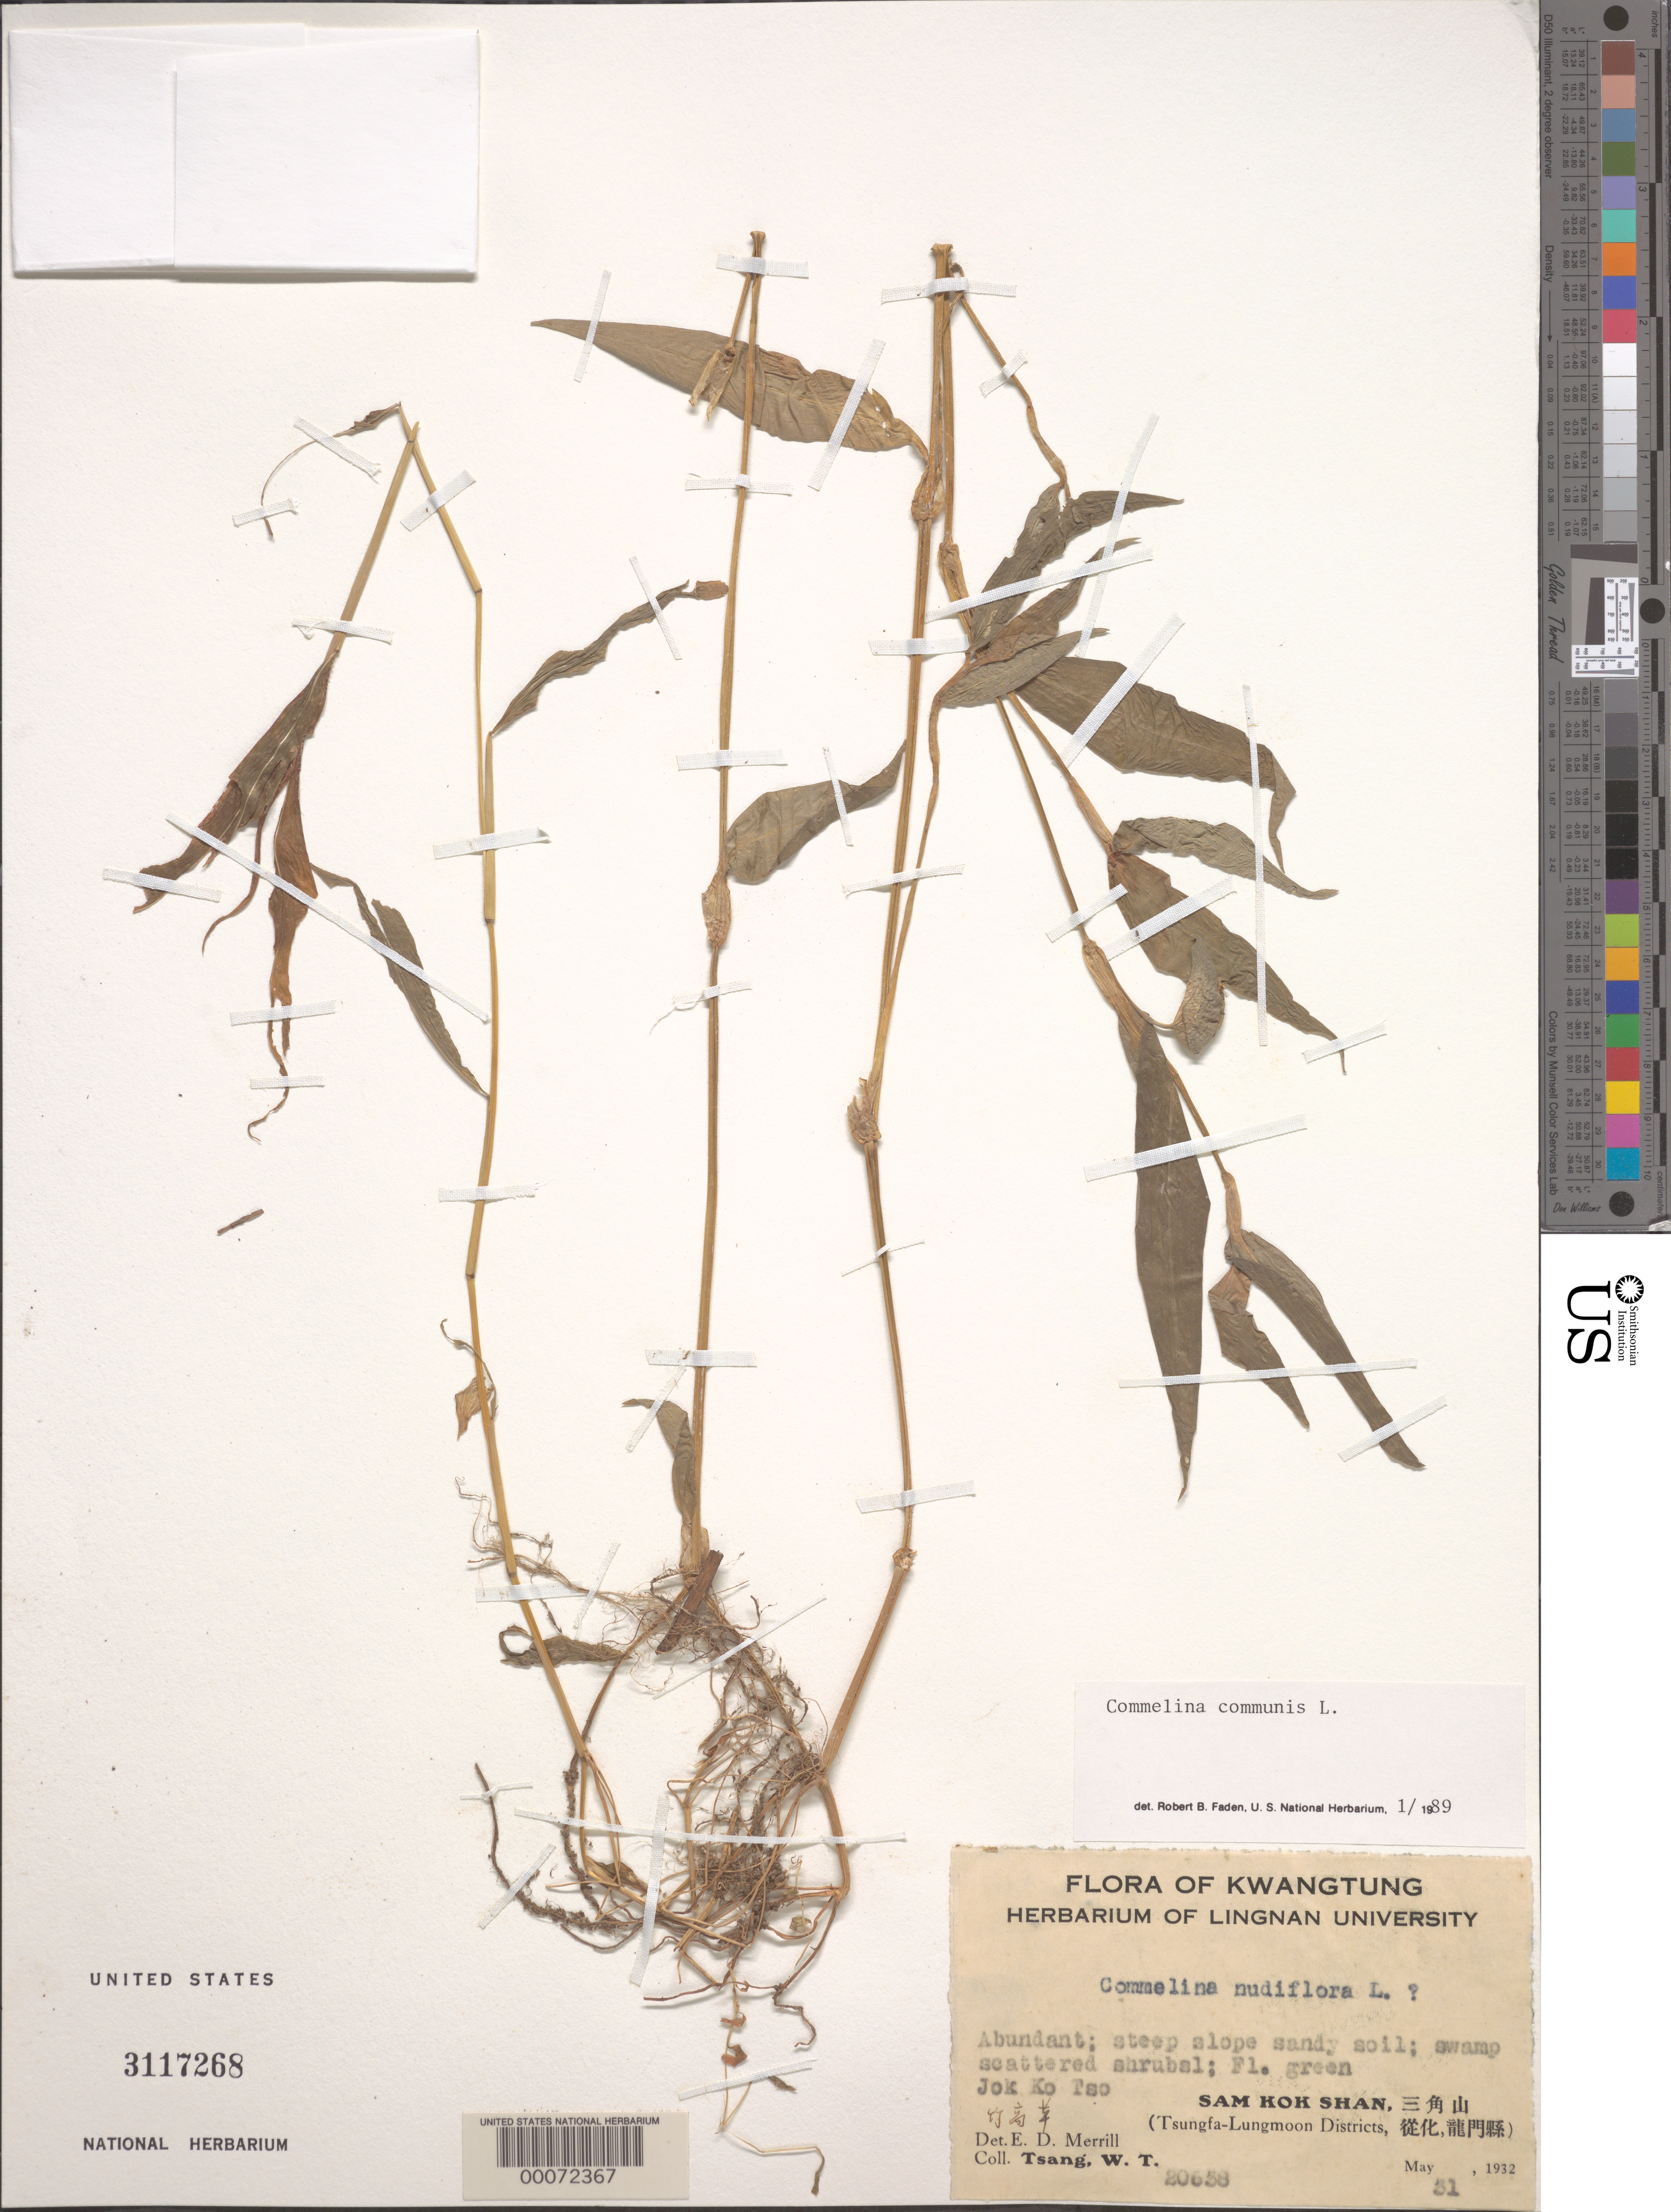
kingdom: Plantae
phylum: Tracheophyta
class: Liliopsida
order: Commelinales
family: Commelinaceae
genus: Commelina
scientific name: Commelina communis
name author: L.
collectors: W. T. Tsang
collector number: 20638*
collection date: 1932-05-31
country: China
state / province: Guangdong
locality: Longmen County; Sanjiao Mt.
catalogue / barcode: US 3117268